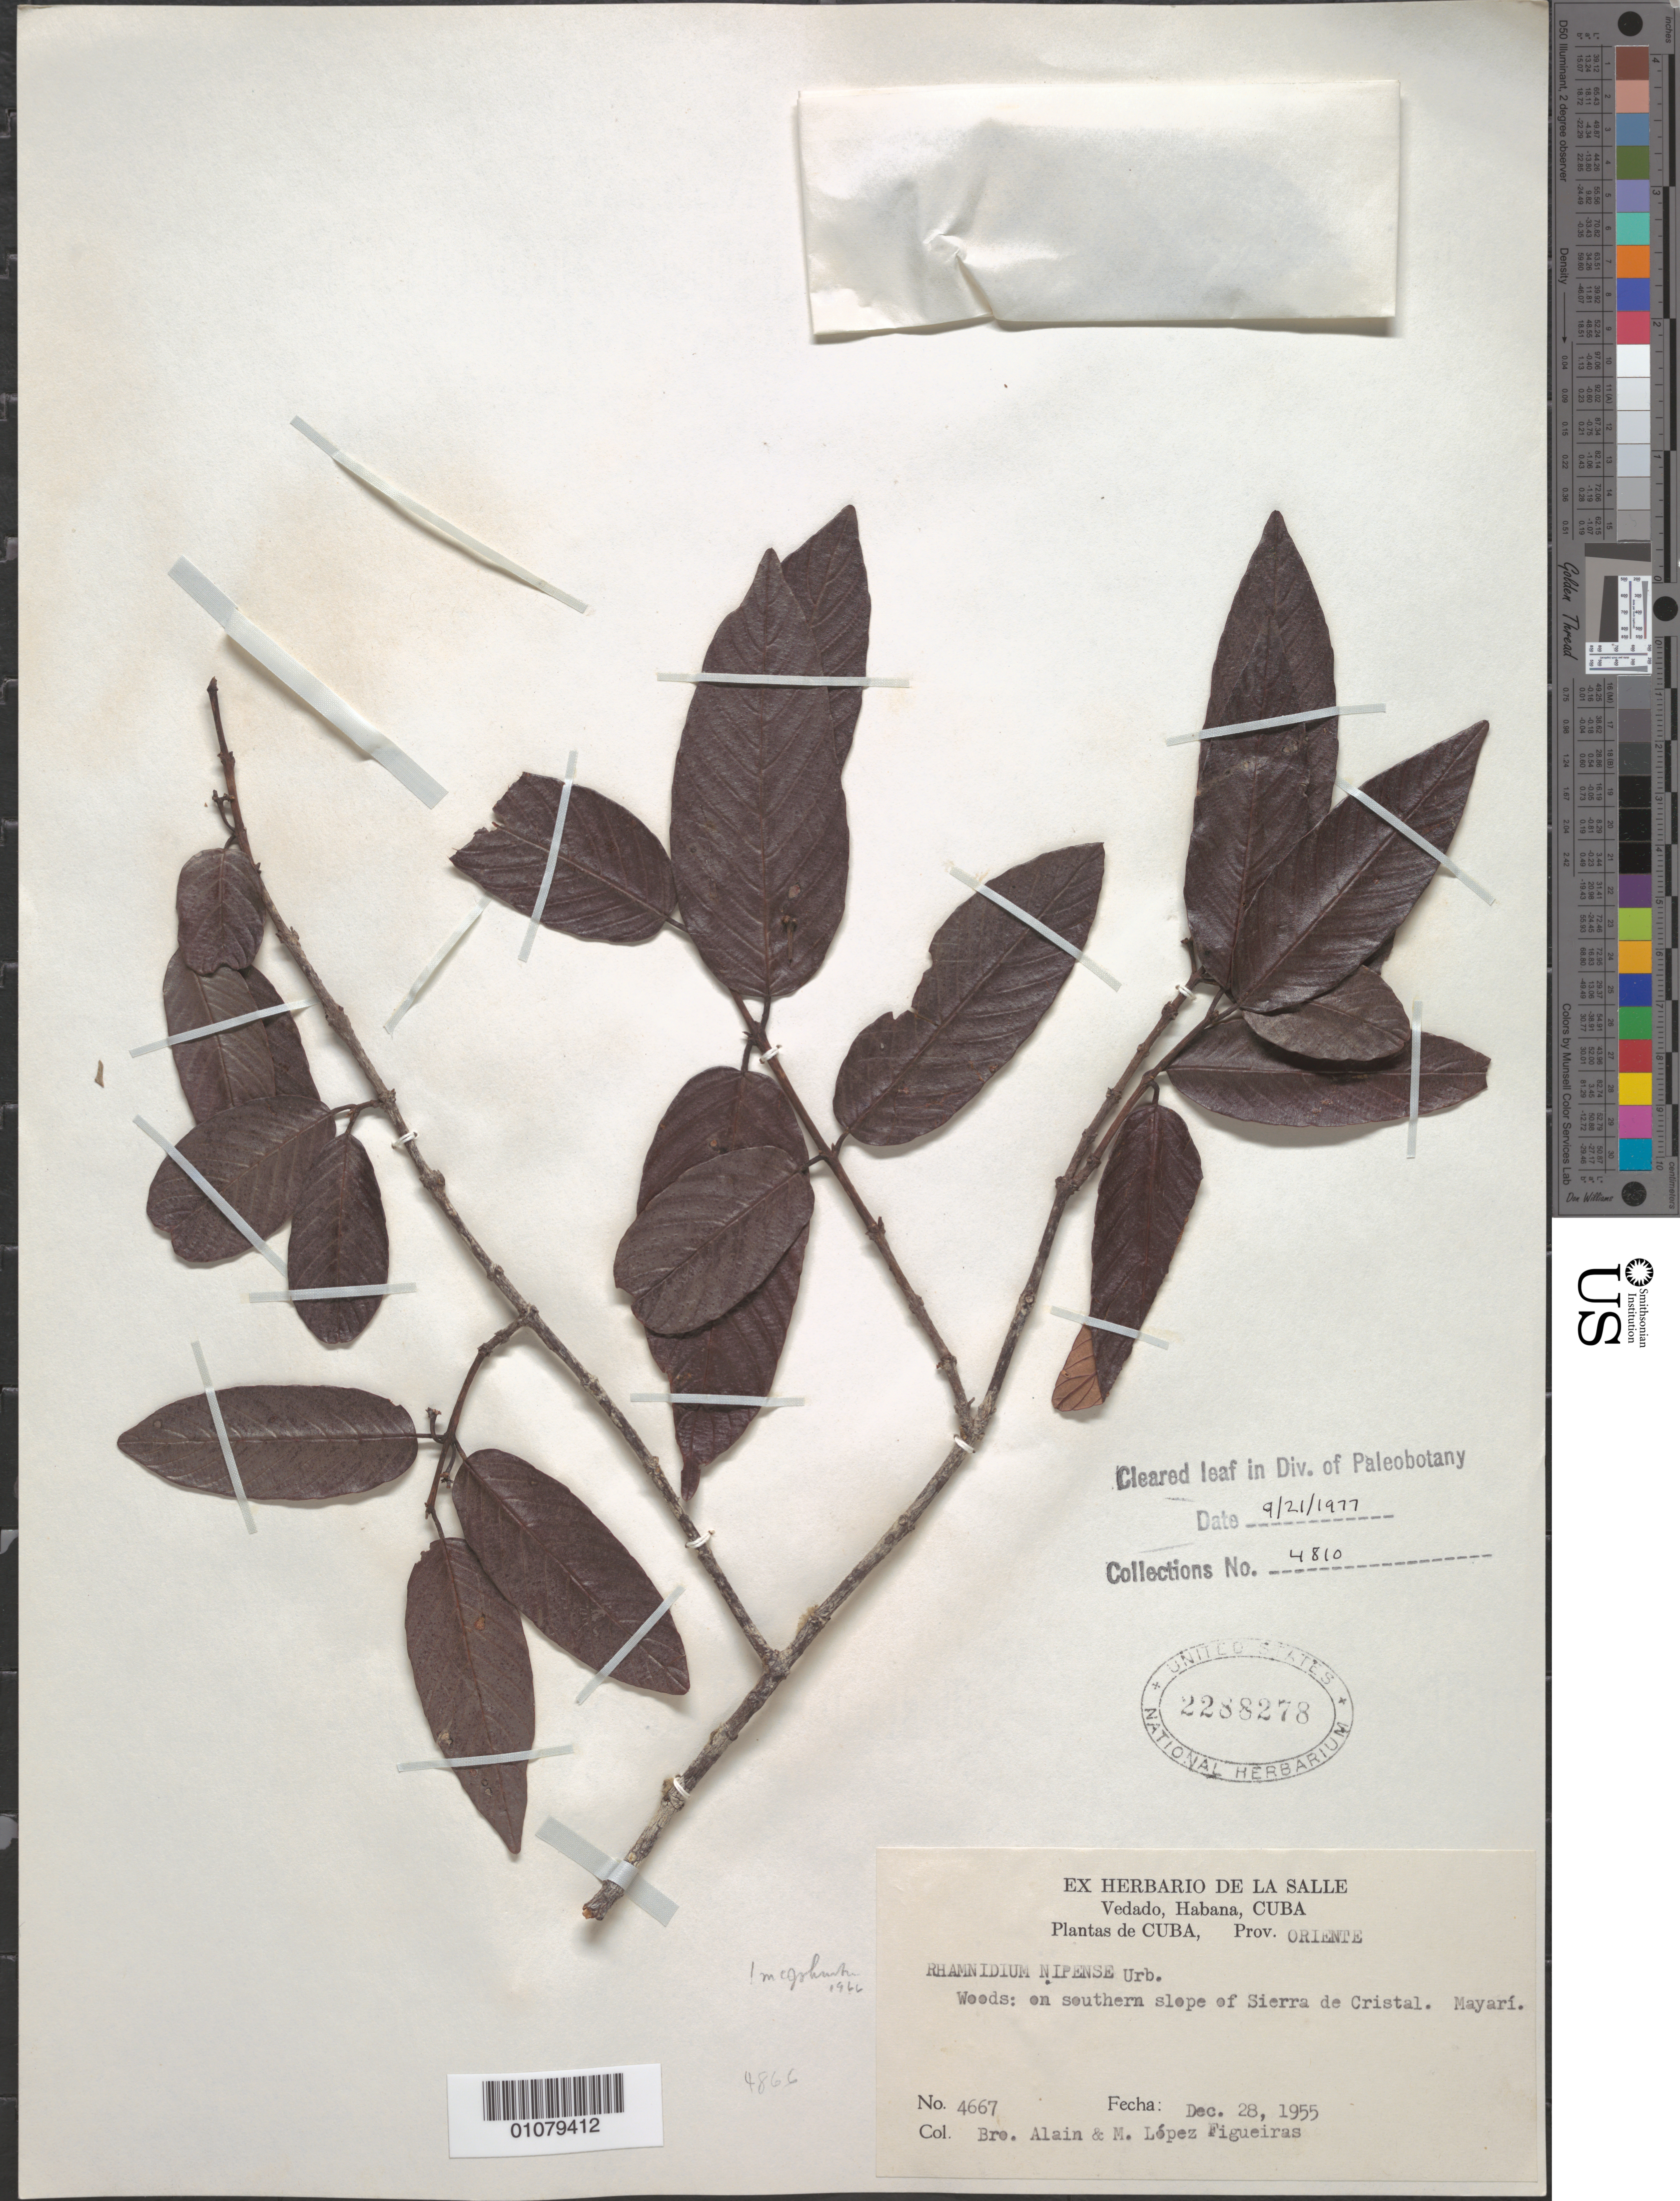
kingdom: Plantae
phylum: Tracheophyta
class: Magnoliopsida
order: Rosales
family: Rhamnaceae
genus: Rhamnidium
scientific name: Rhamnidium nipense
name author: Urb.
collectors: A. H. Liogier & M. López Figueiras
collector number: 4667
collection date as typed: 28 Dec 1955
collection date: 1955-12-28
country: Cuba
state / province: Holguín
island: Cuba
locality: Woods: on southern slope of Sierra de Cristal Mayari Prov Oriente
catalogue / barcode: US 2288278